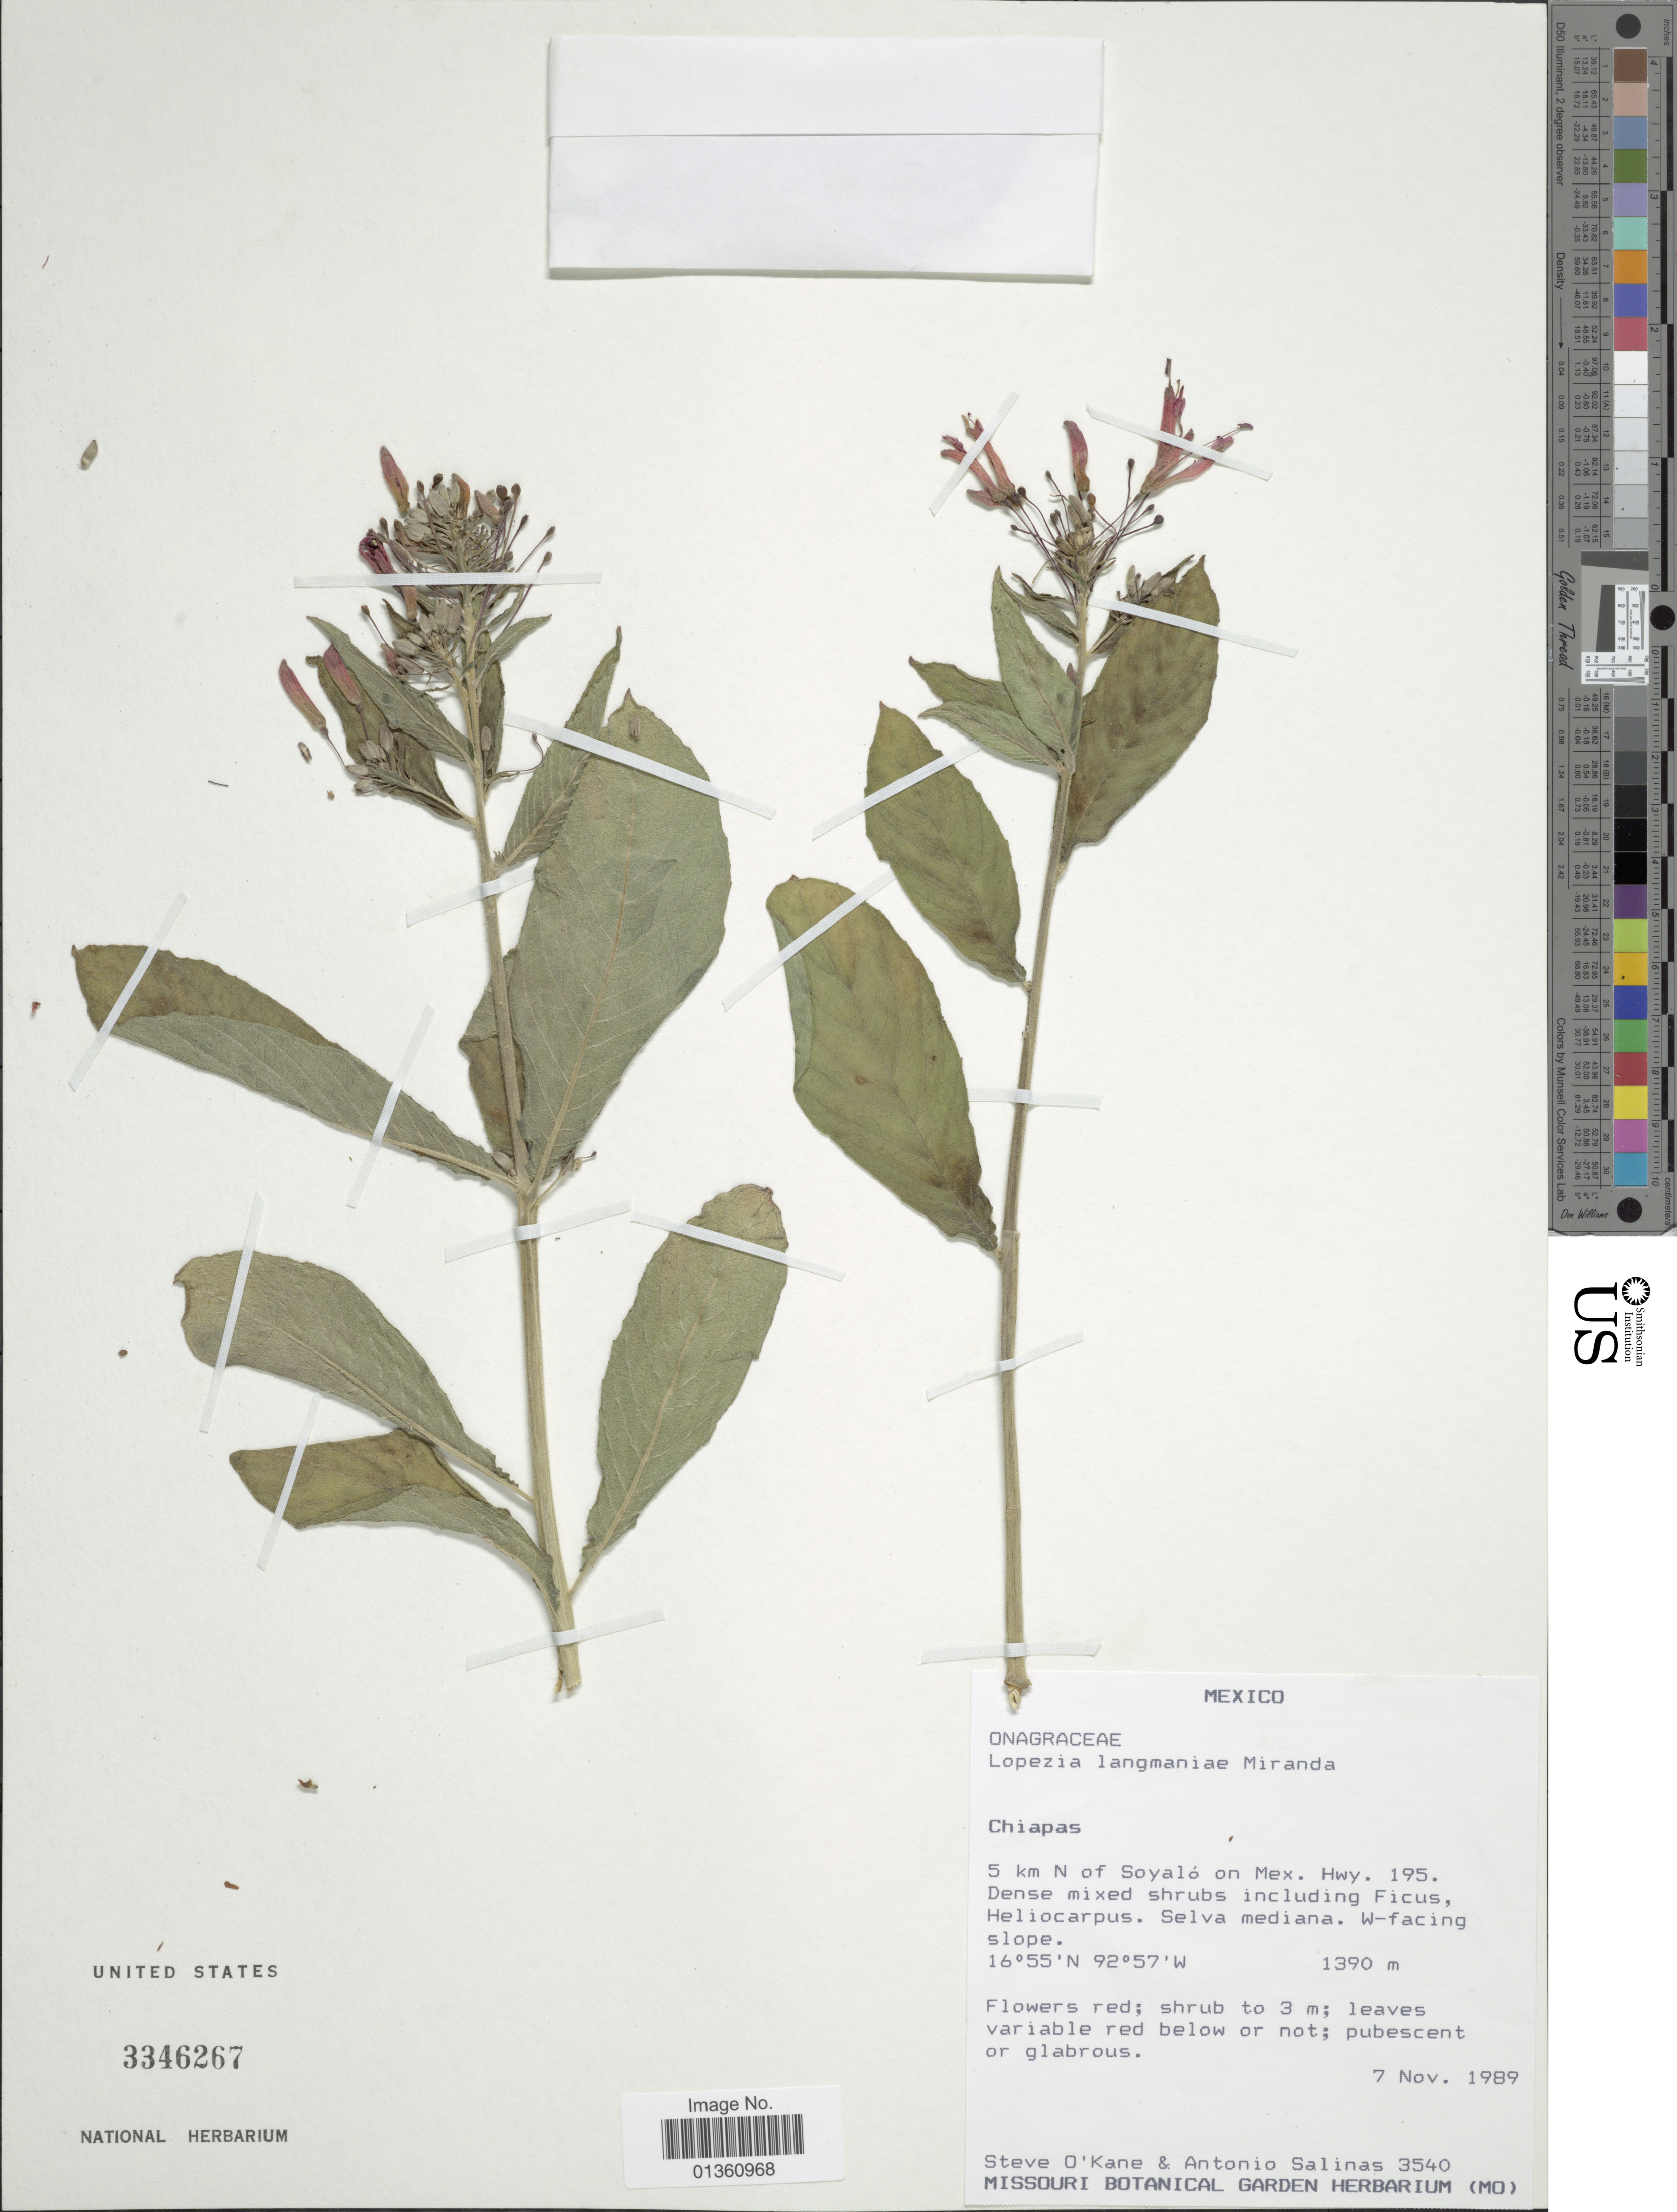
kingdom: Plantae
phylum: Tracheophyta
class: Magnoliopsida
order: Myrtales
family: Onagraceae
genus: Lopezia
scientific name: Lopezia langmaniae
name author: Miranda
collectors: S. O'Kane & A. Salinas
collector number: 3540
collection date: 1989-11-07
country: Mexico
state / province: Chiapas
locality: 5 km N of Soyaló on Mex. Hwy. 195.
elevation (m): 1390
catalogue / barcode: US 3346267